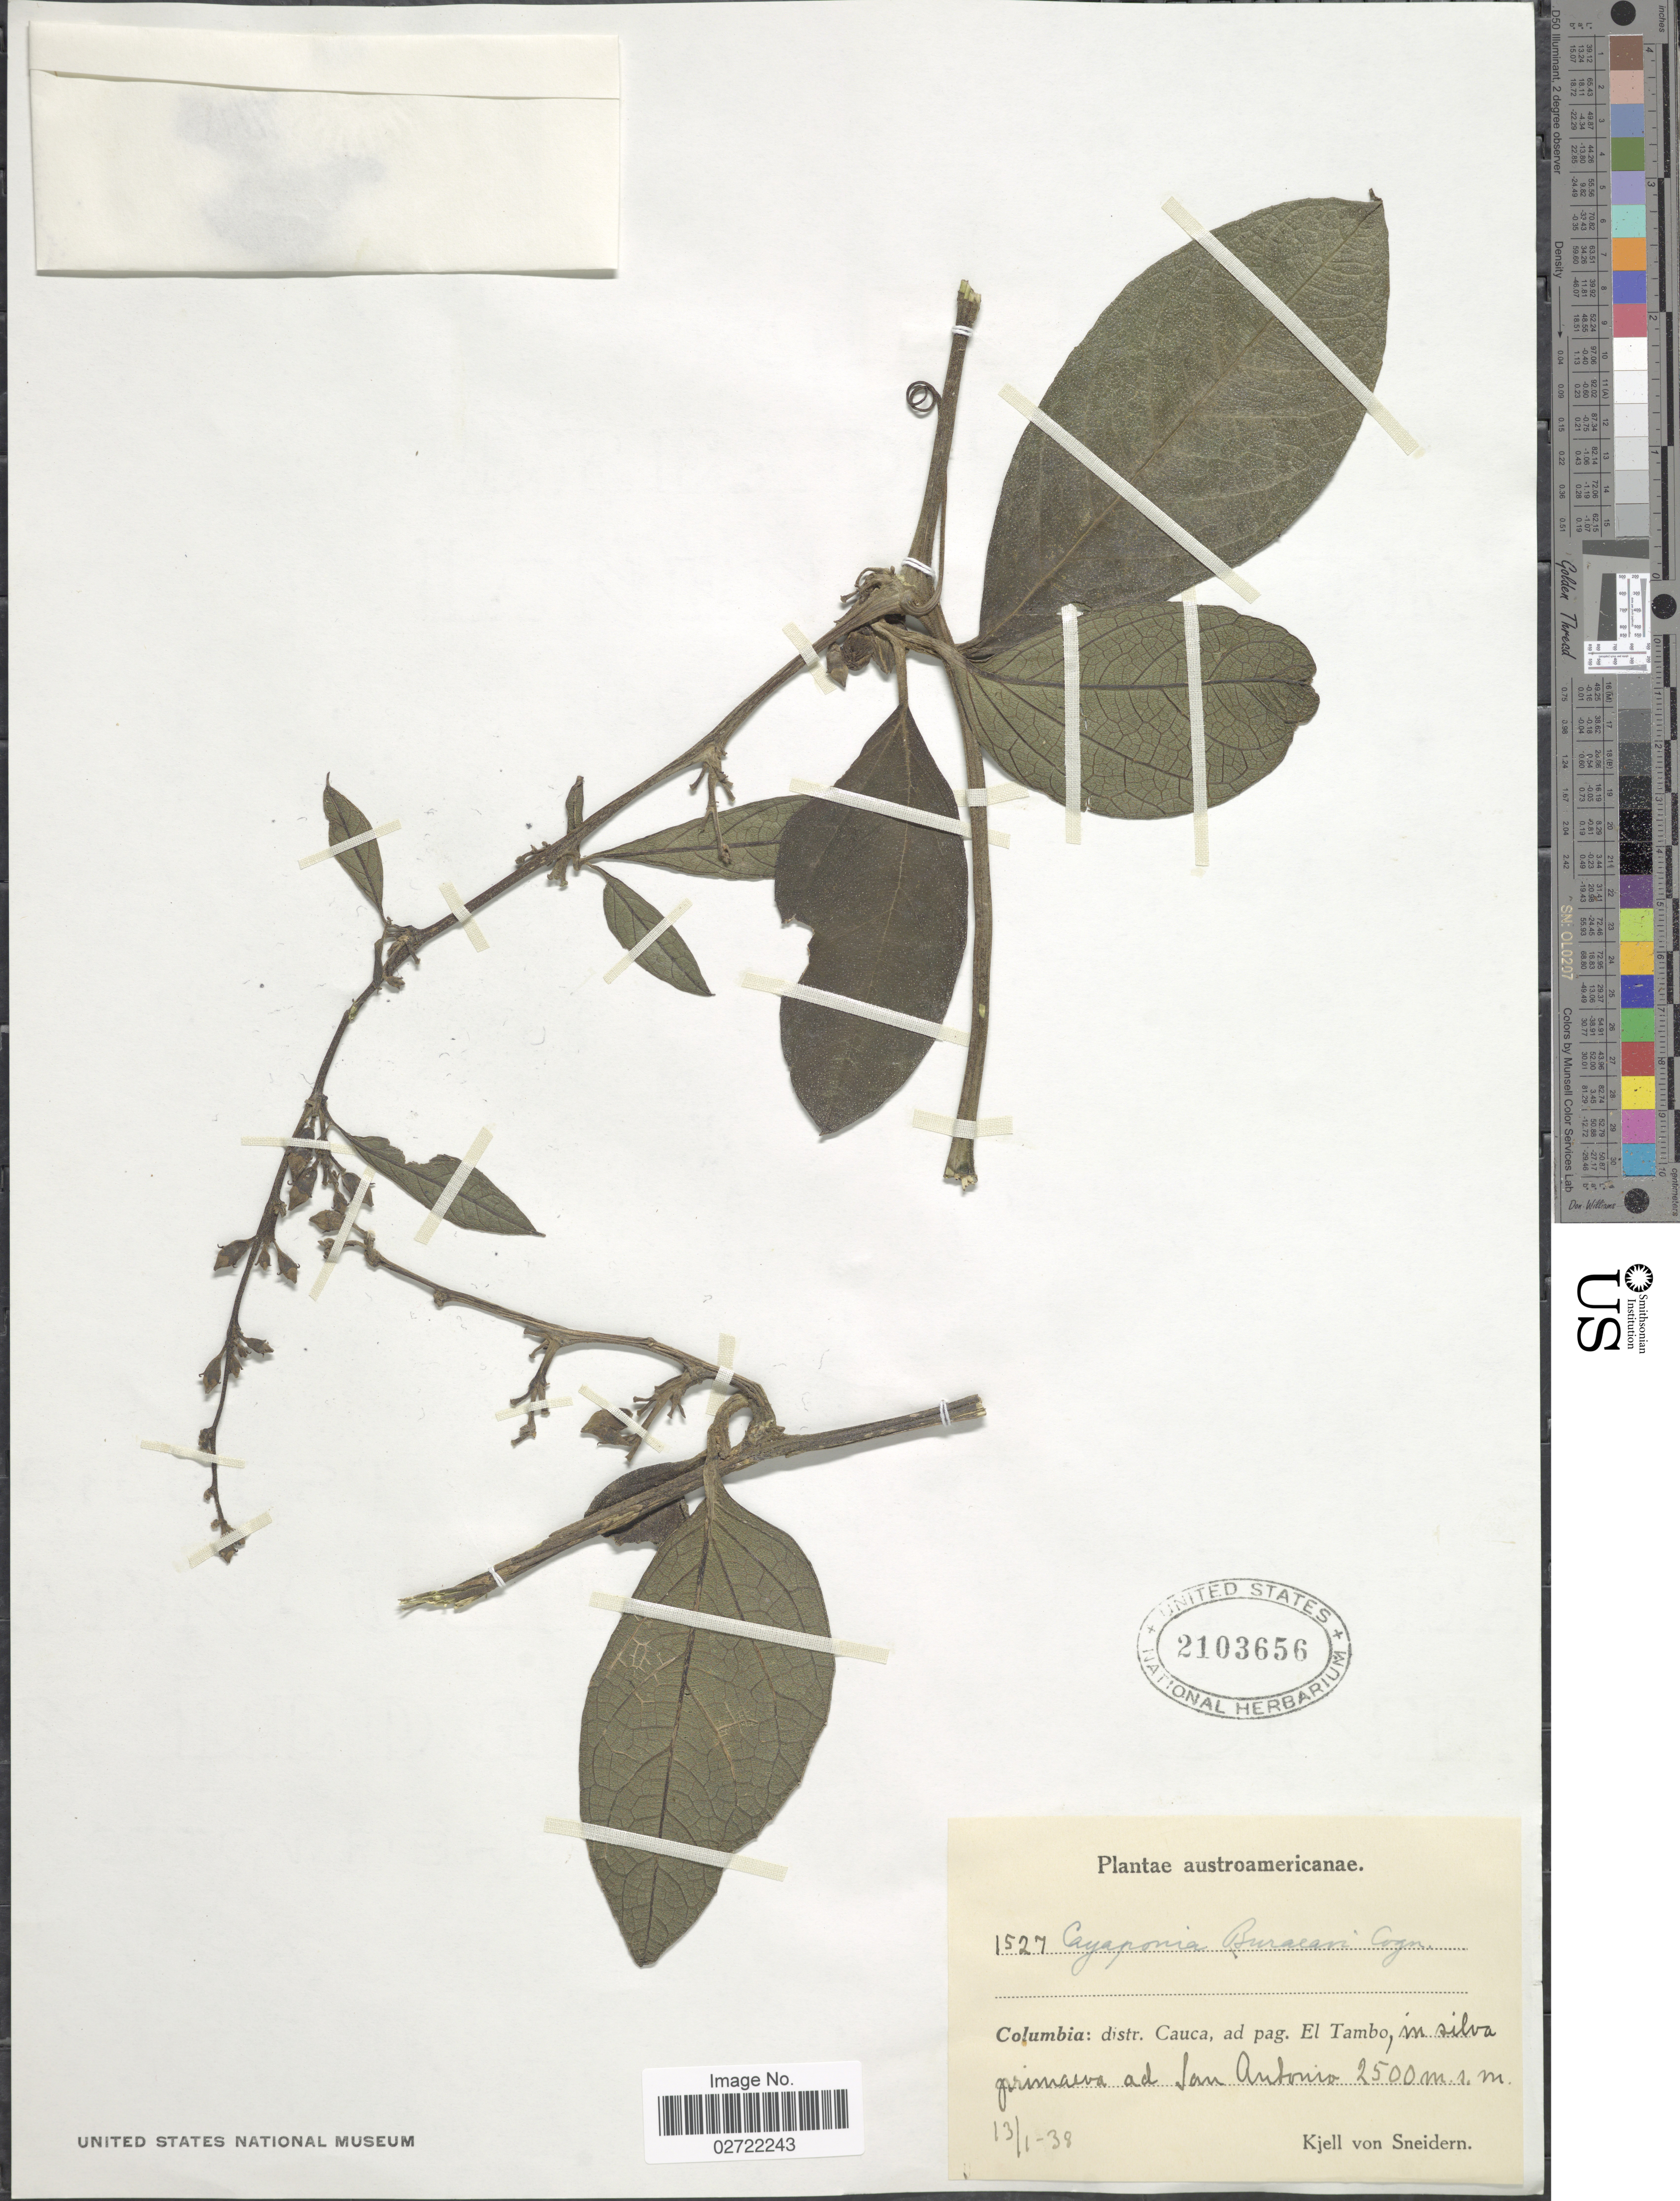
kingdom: Plantae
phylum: Tracheophyta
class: Magnoliopsida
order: Cucurbitales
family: Cucurbitaceae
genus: Cayaponia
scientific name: Cayaponia buraeavii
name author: Cogn.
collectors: K. von Sneidern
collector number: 1527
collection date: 1938-01-13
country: Colombia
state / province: Cauca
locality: Distr. Cauca, ad pag. El Tambo, in silva primaeva ad San Antonio.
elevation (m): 2500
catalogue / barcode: US 2103656